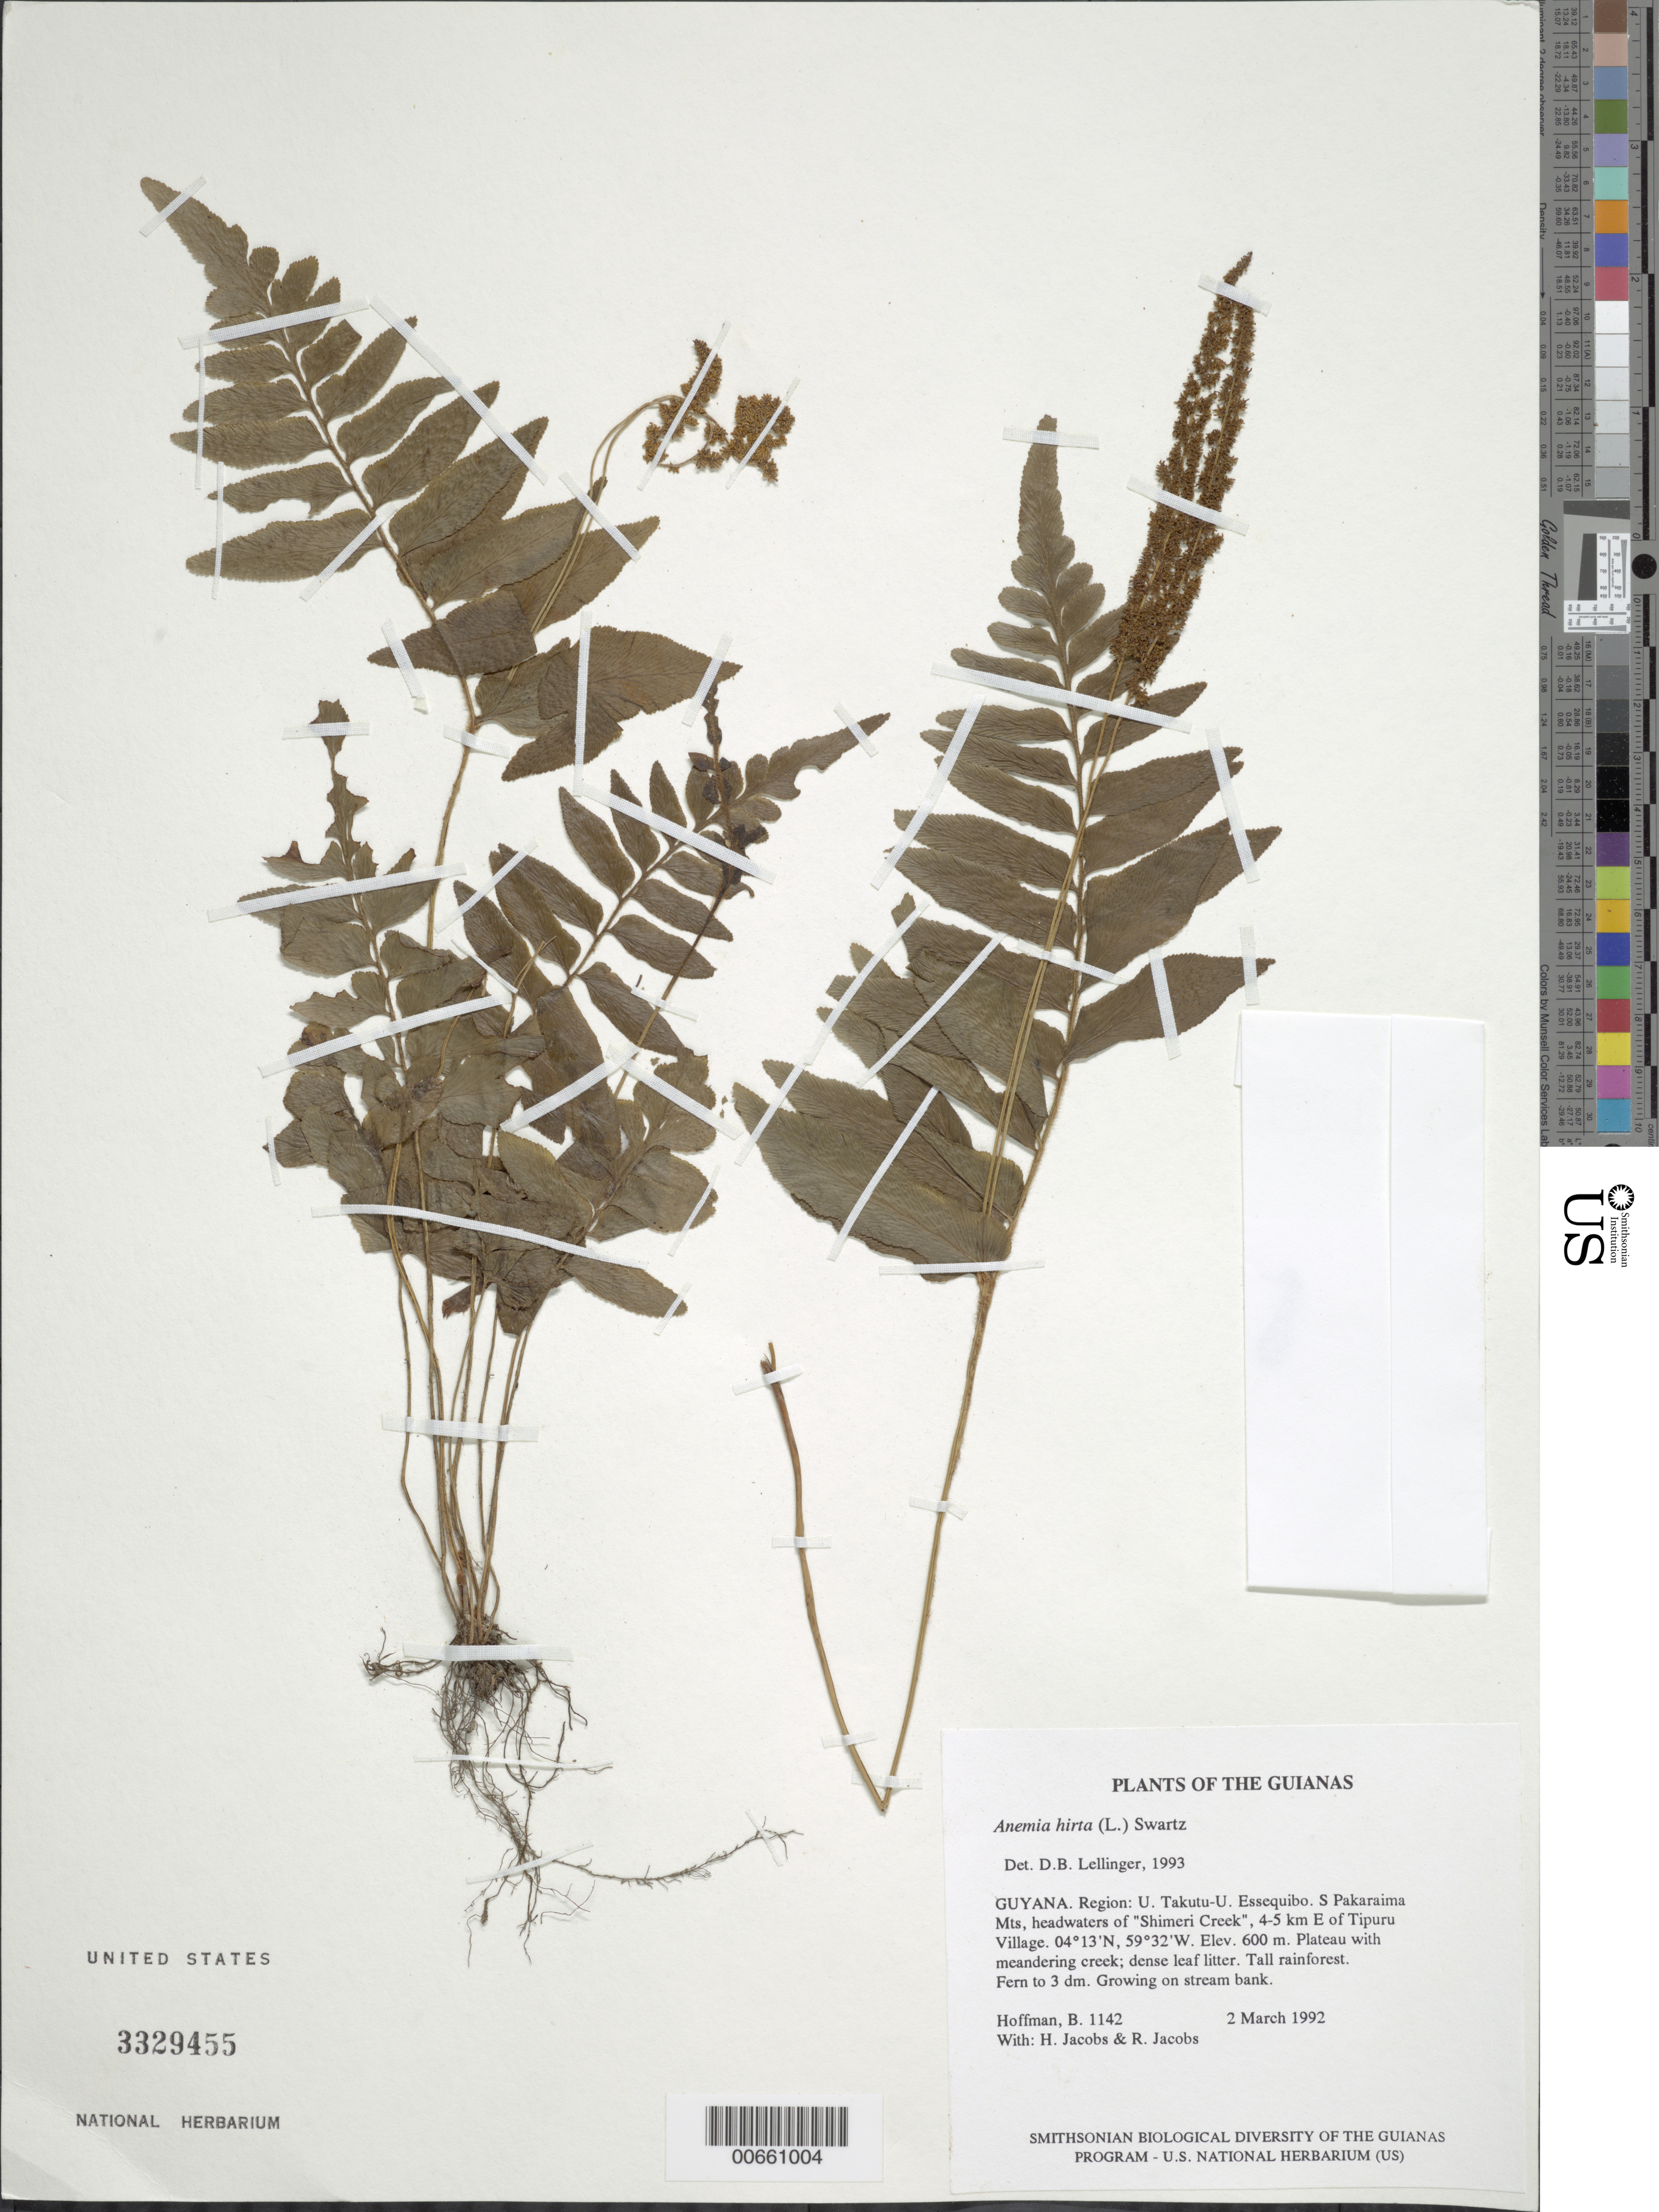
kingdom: Plantae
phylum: Tracheophyta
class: Polypodiopsida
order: Schizaeales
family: Anemiaceae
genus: Anemia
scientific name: Anemia hirta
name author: (L.) Sw.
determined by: Lellinger, David B., (BOT), Smithsonian Institution - National Museum of Natural History (UNITED STATES)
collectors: B. Hoffman, H. Jacobs & R. Jacobs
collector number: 1142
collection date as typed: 2 March 1992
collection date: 1992-03-02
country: Guyana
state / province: U. Takutu-U. Essequibo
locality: S Pakaraima Mts, headwaters of "Shimeri Creek", 4-5 km E of Tipuru Village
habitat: Plateau with meandering creek; dense leaf litter. Tall rainforest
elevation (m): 600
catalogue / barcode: US 3329455